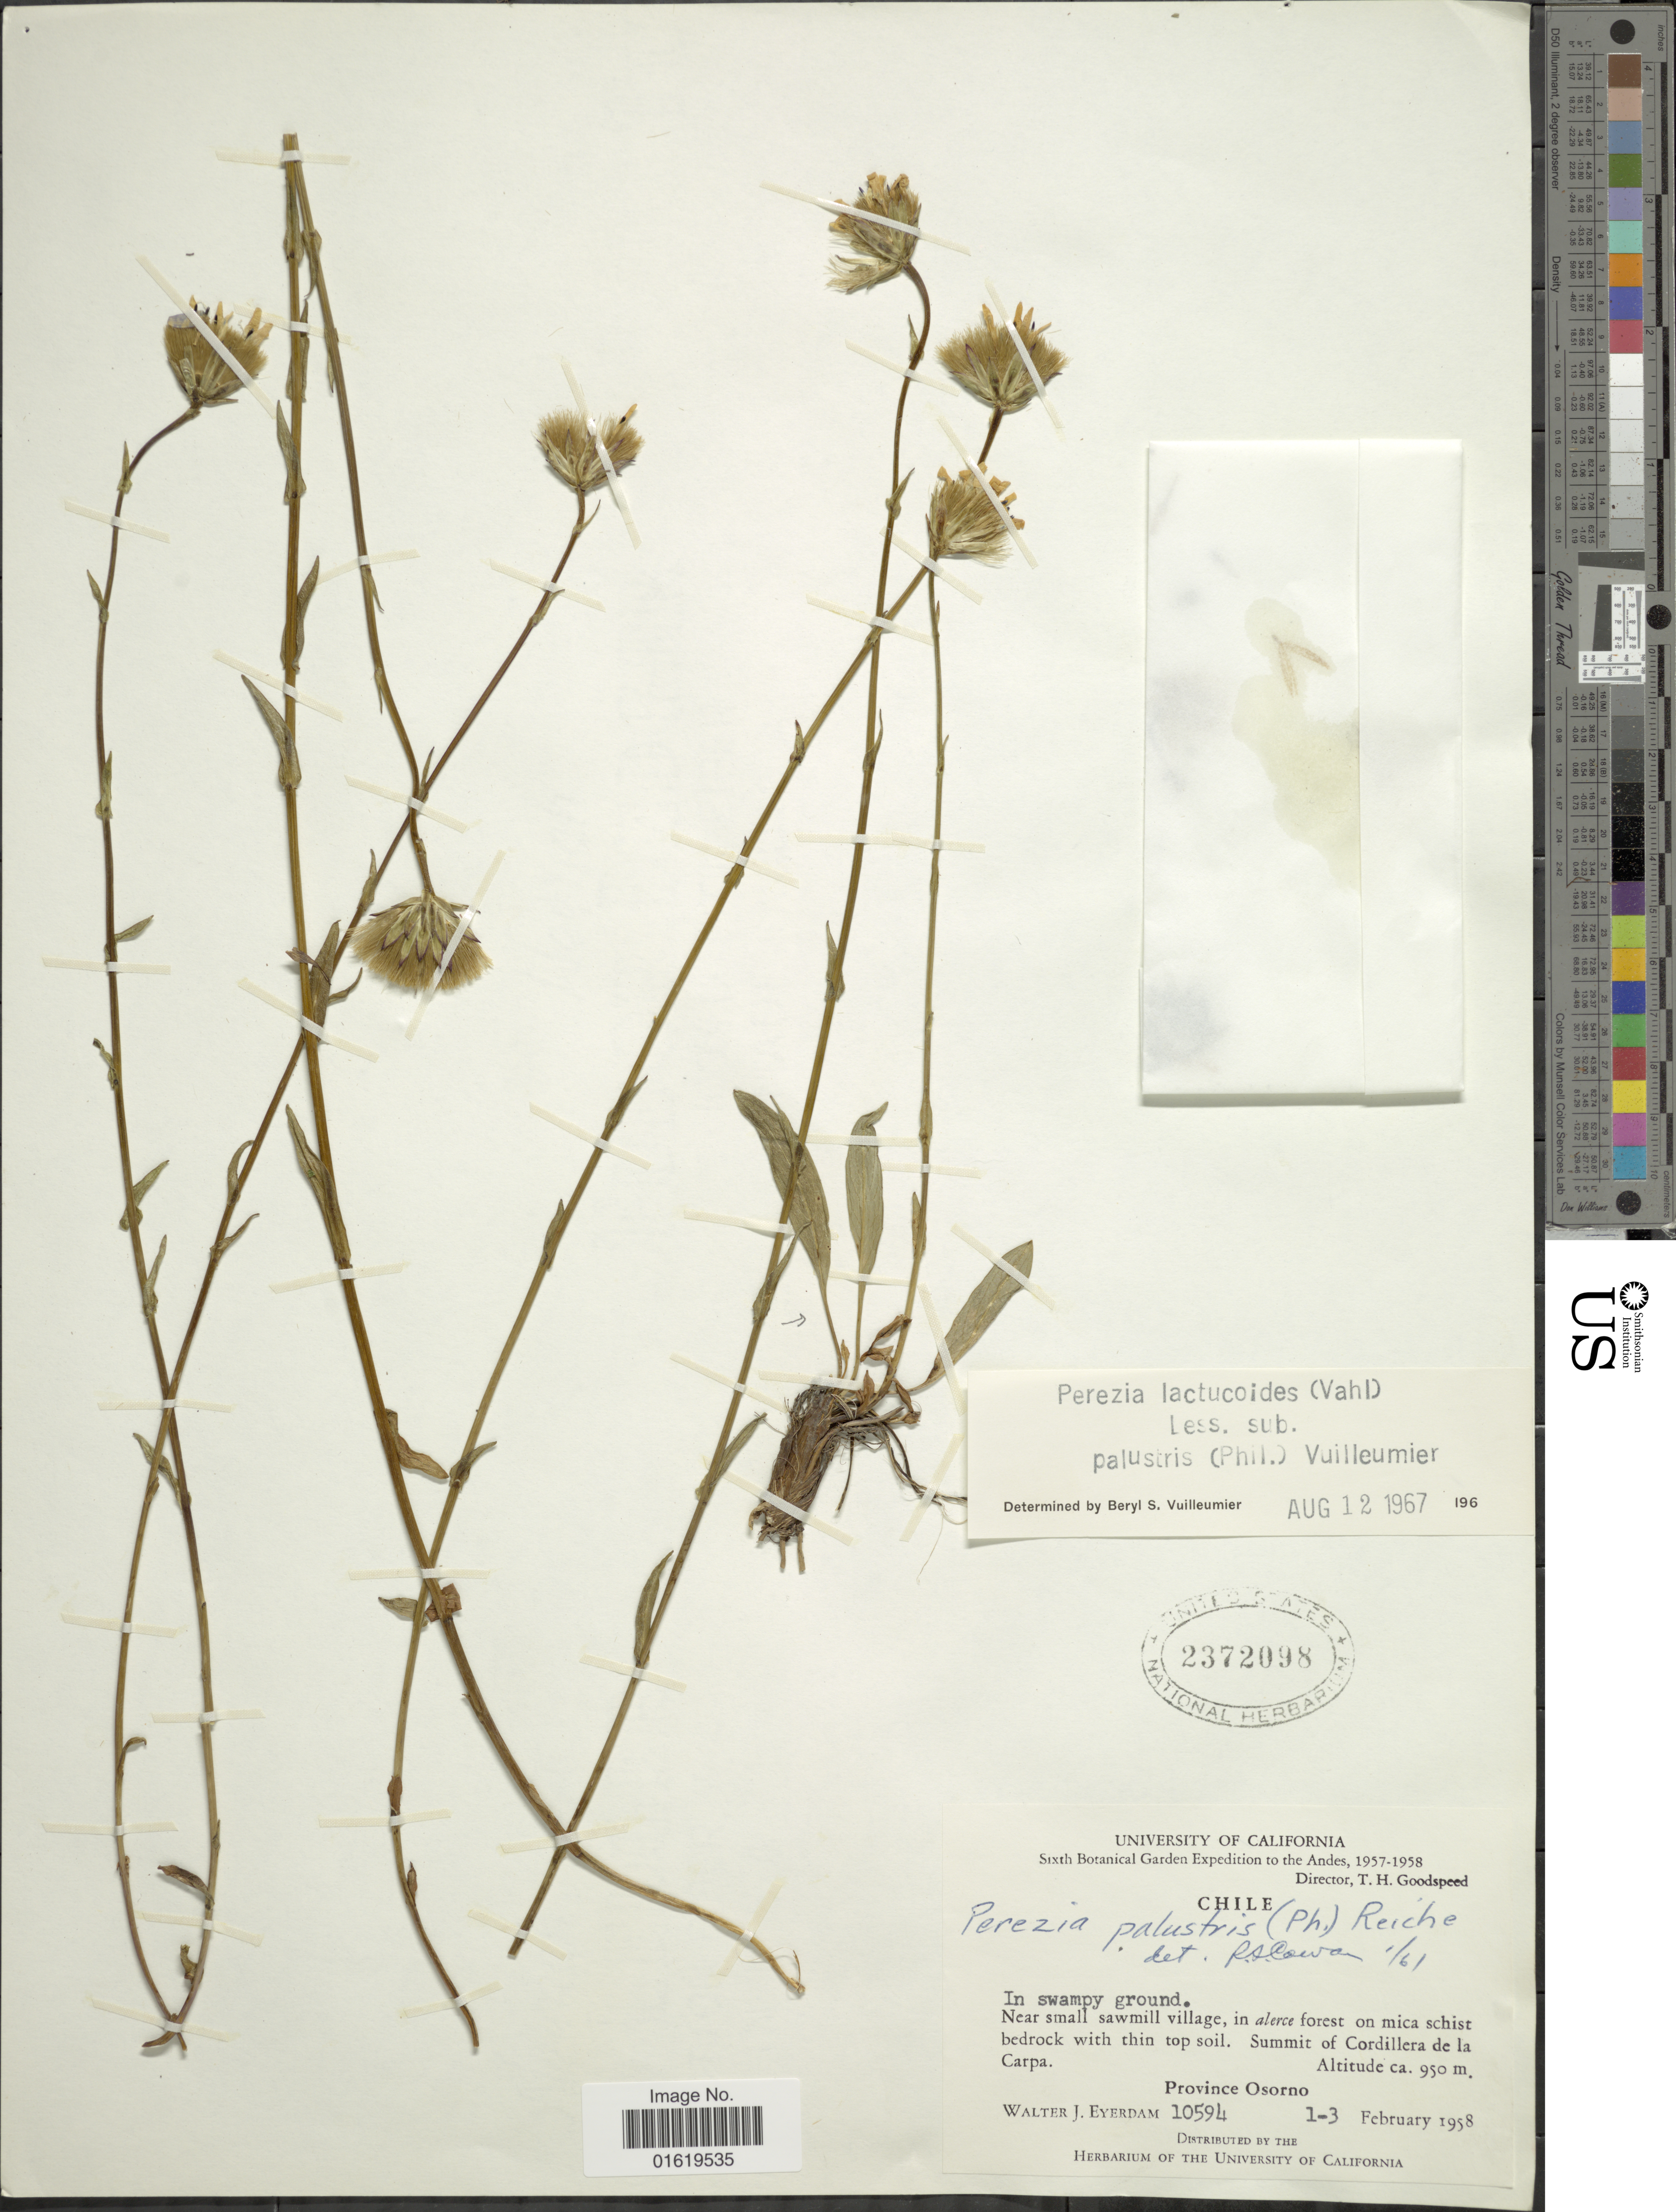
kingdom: Plantae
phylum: Tracheophyta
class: Magnoliopsida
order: Asterales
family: Asteraceae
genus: Perezia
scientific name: Perezia lactucoides subsp. palustris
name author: (Phil.) Vuilleum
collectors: W. J. Eyerdam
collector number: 10594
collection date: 1958-02-01/1958-02-03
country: Chile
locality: Summit of Cordillera de la Carpa. Province Osorno.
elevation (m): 950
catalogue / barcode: US 2372098